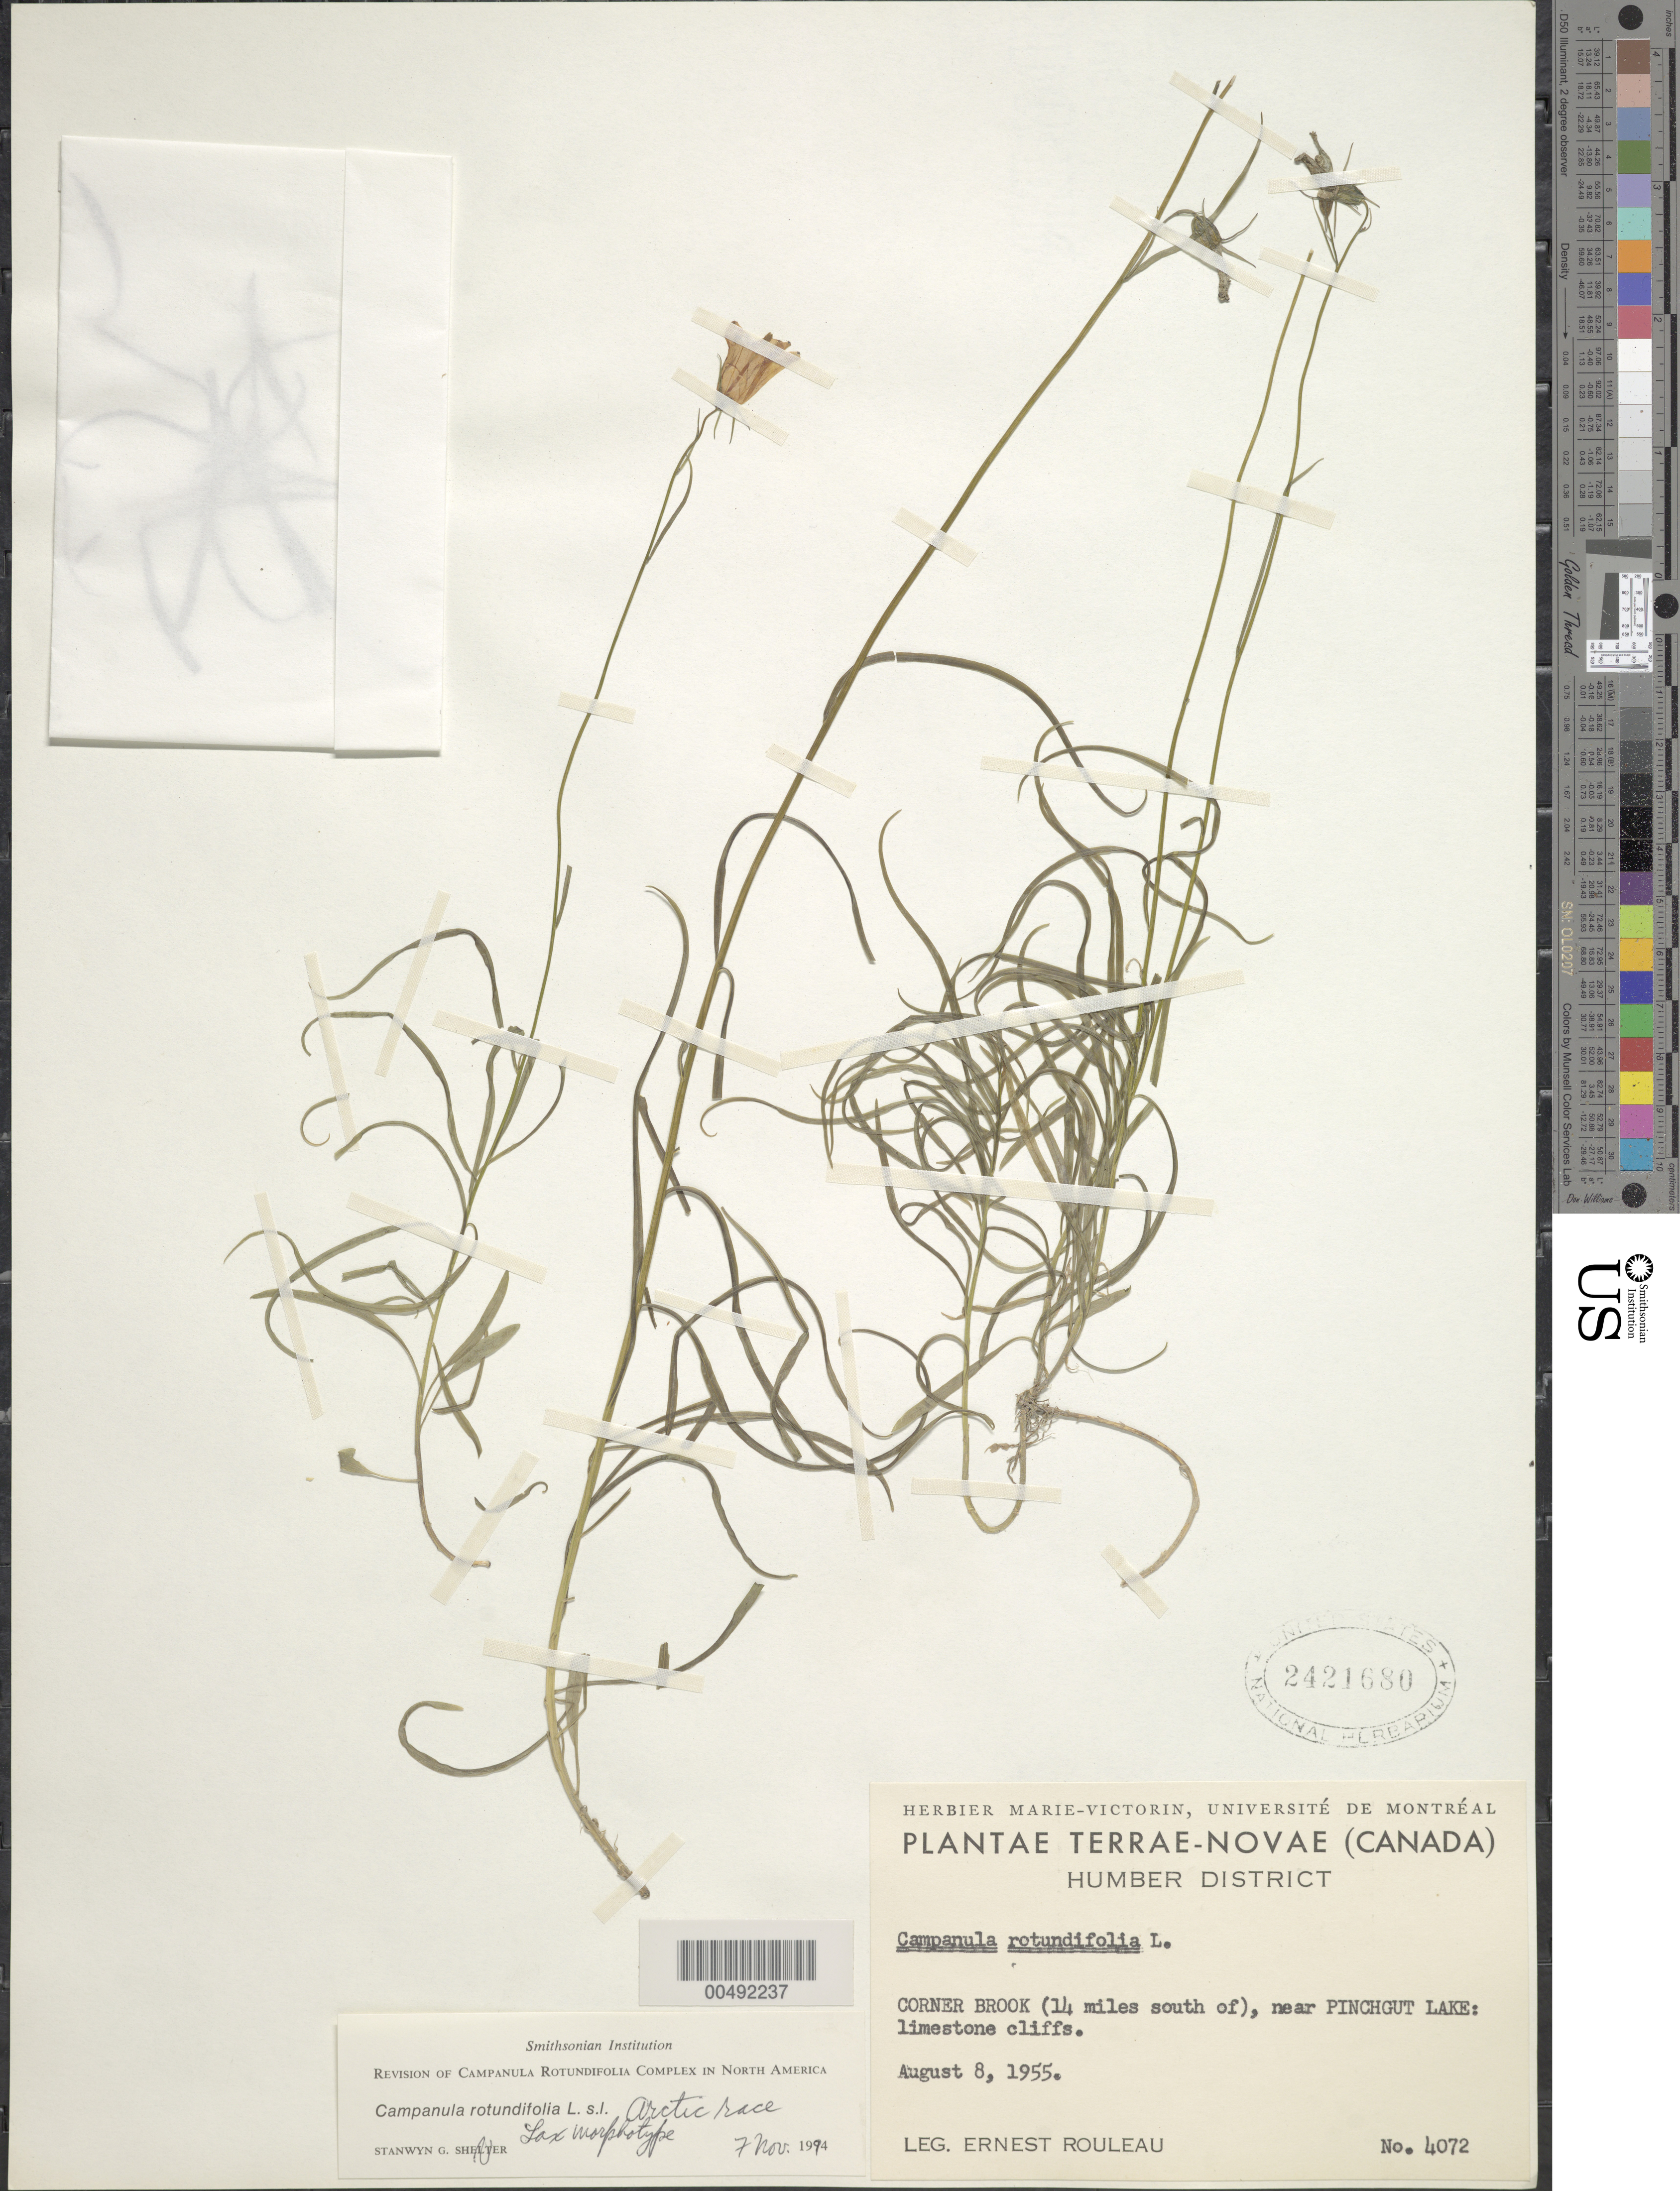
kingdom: Plantae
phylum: Tracheophyta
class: Magnoliopsida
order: Asterales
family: Campanulaceae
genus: Campanula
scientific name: Campanula rotundifolia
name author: L.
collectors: E. Rouleau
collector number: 4072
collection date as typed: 08 Aug 1955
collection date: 1955-08-08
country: Canada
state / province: Newfoundland and Labrador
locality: Humber District, 14 mi. S of Corner Brook, near Pinchgut Lake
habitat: limestone cliffs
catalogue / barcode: US 2421680